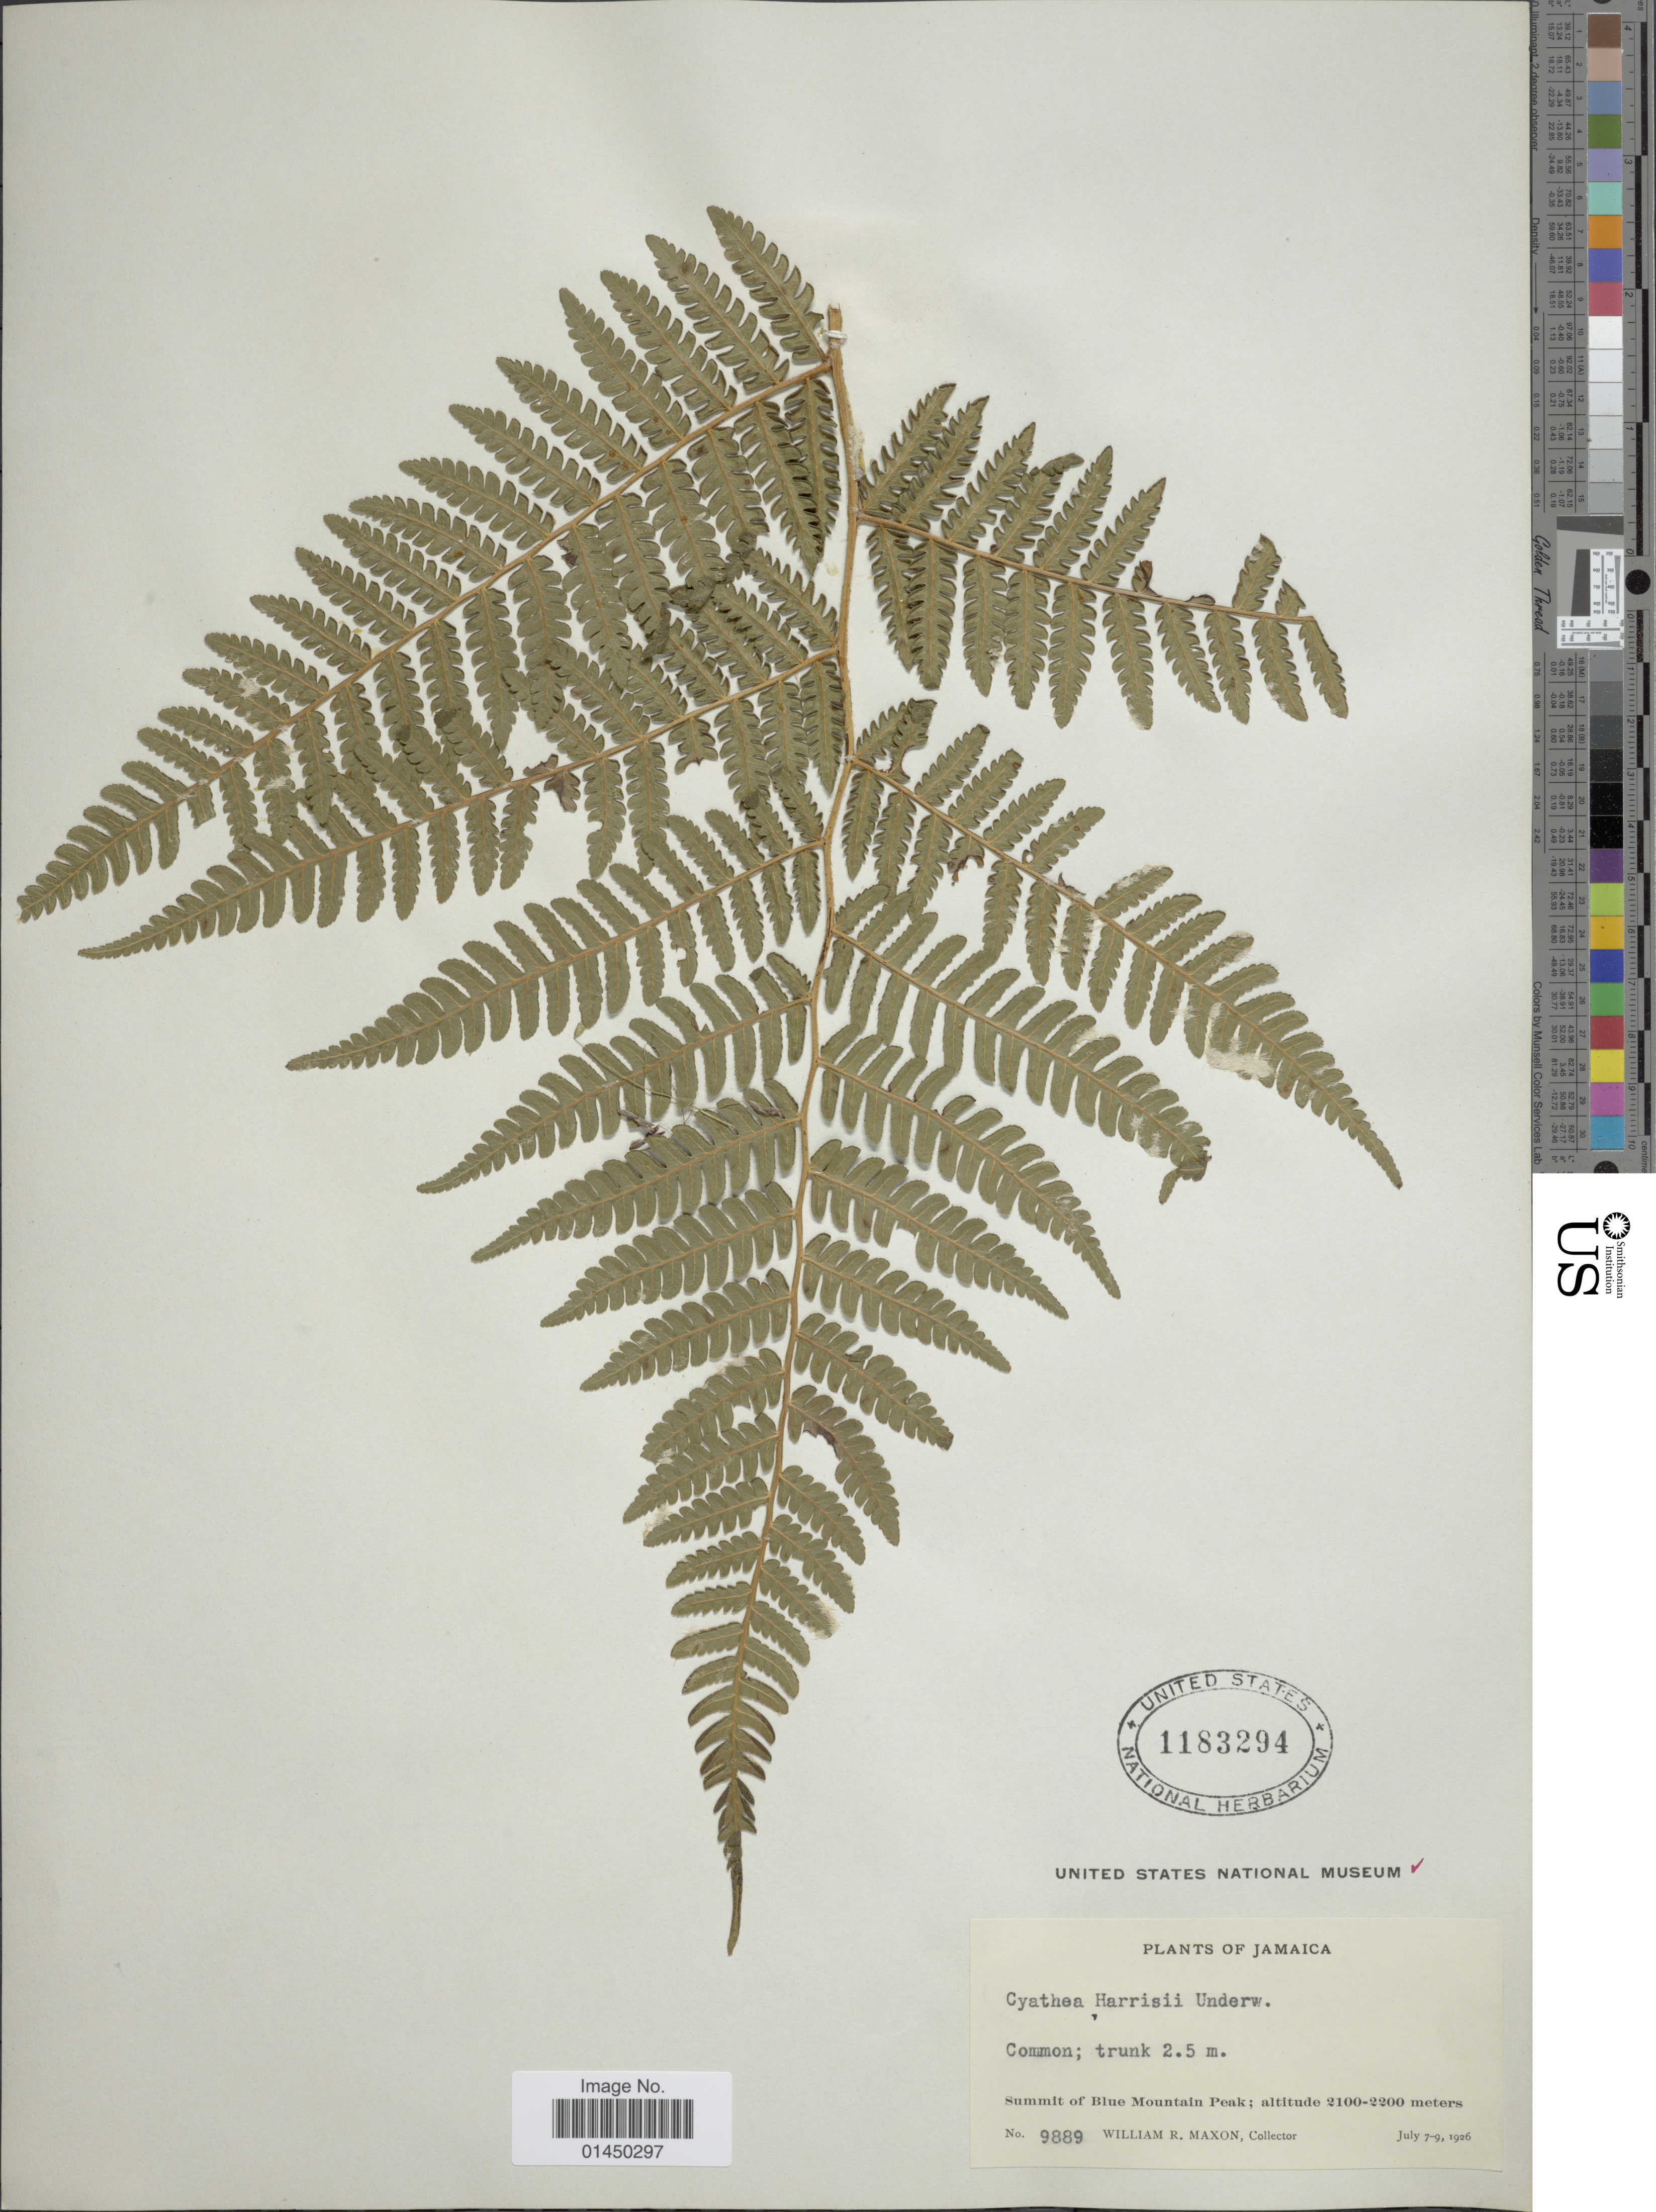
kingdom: Plantae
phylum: Tracheophyta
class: Polypodiopsida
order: Cyatheales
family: Cyatheaceae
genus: Cyathea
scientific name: Cyathea harrisii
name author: Maxon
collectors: W. R. Maxon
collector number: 9889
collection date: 1926-07-07/1926-07-09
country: Jamaica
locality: Summit of Blue Mountain Peak.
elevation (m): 2100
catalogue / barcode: US 1183294